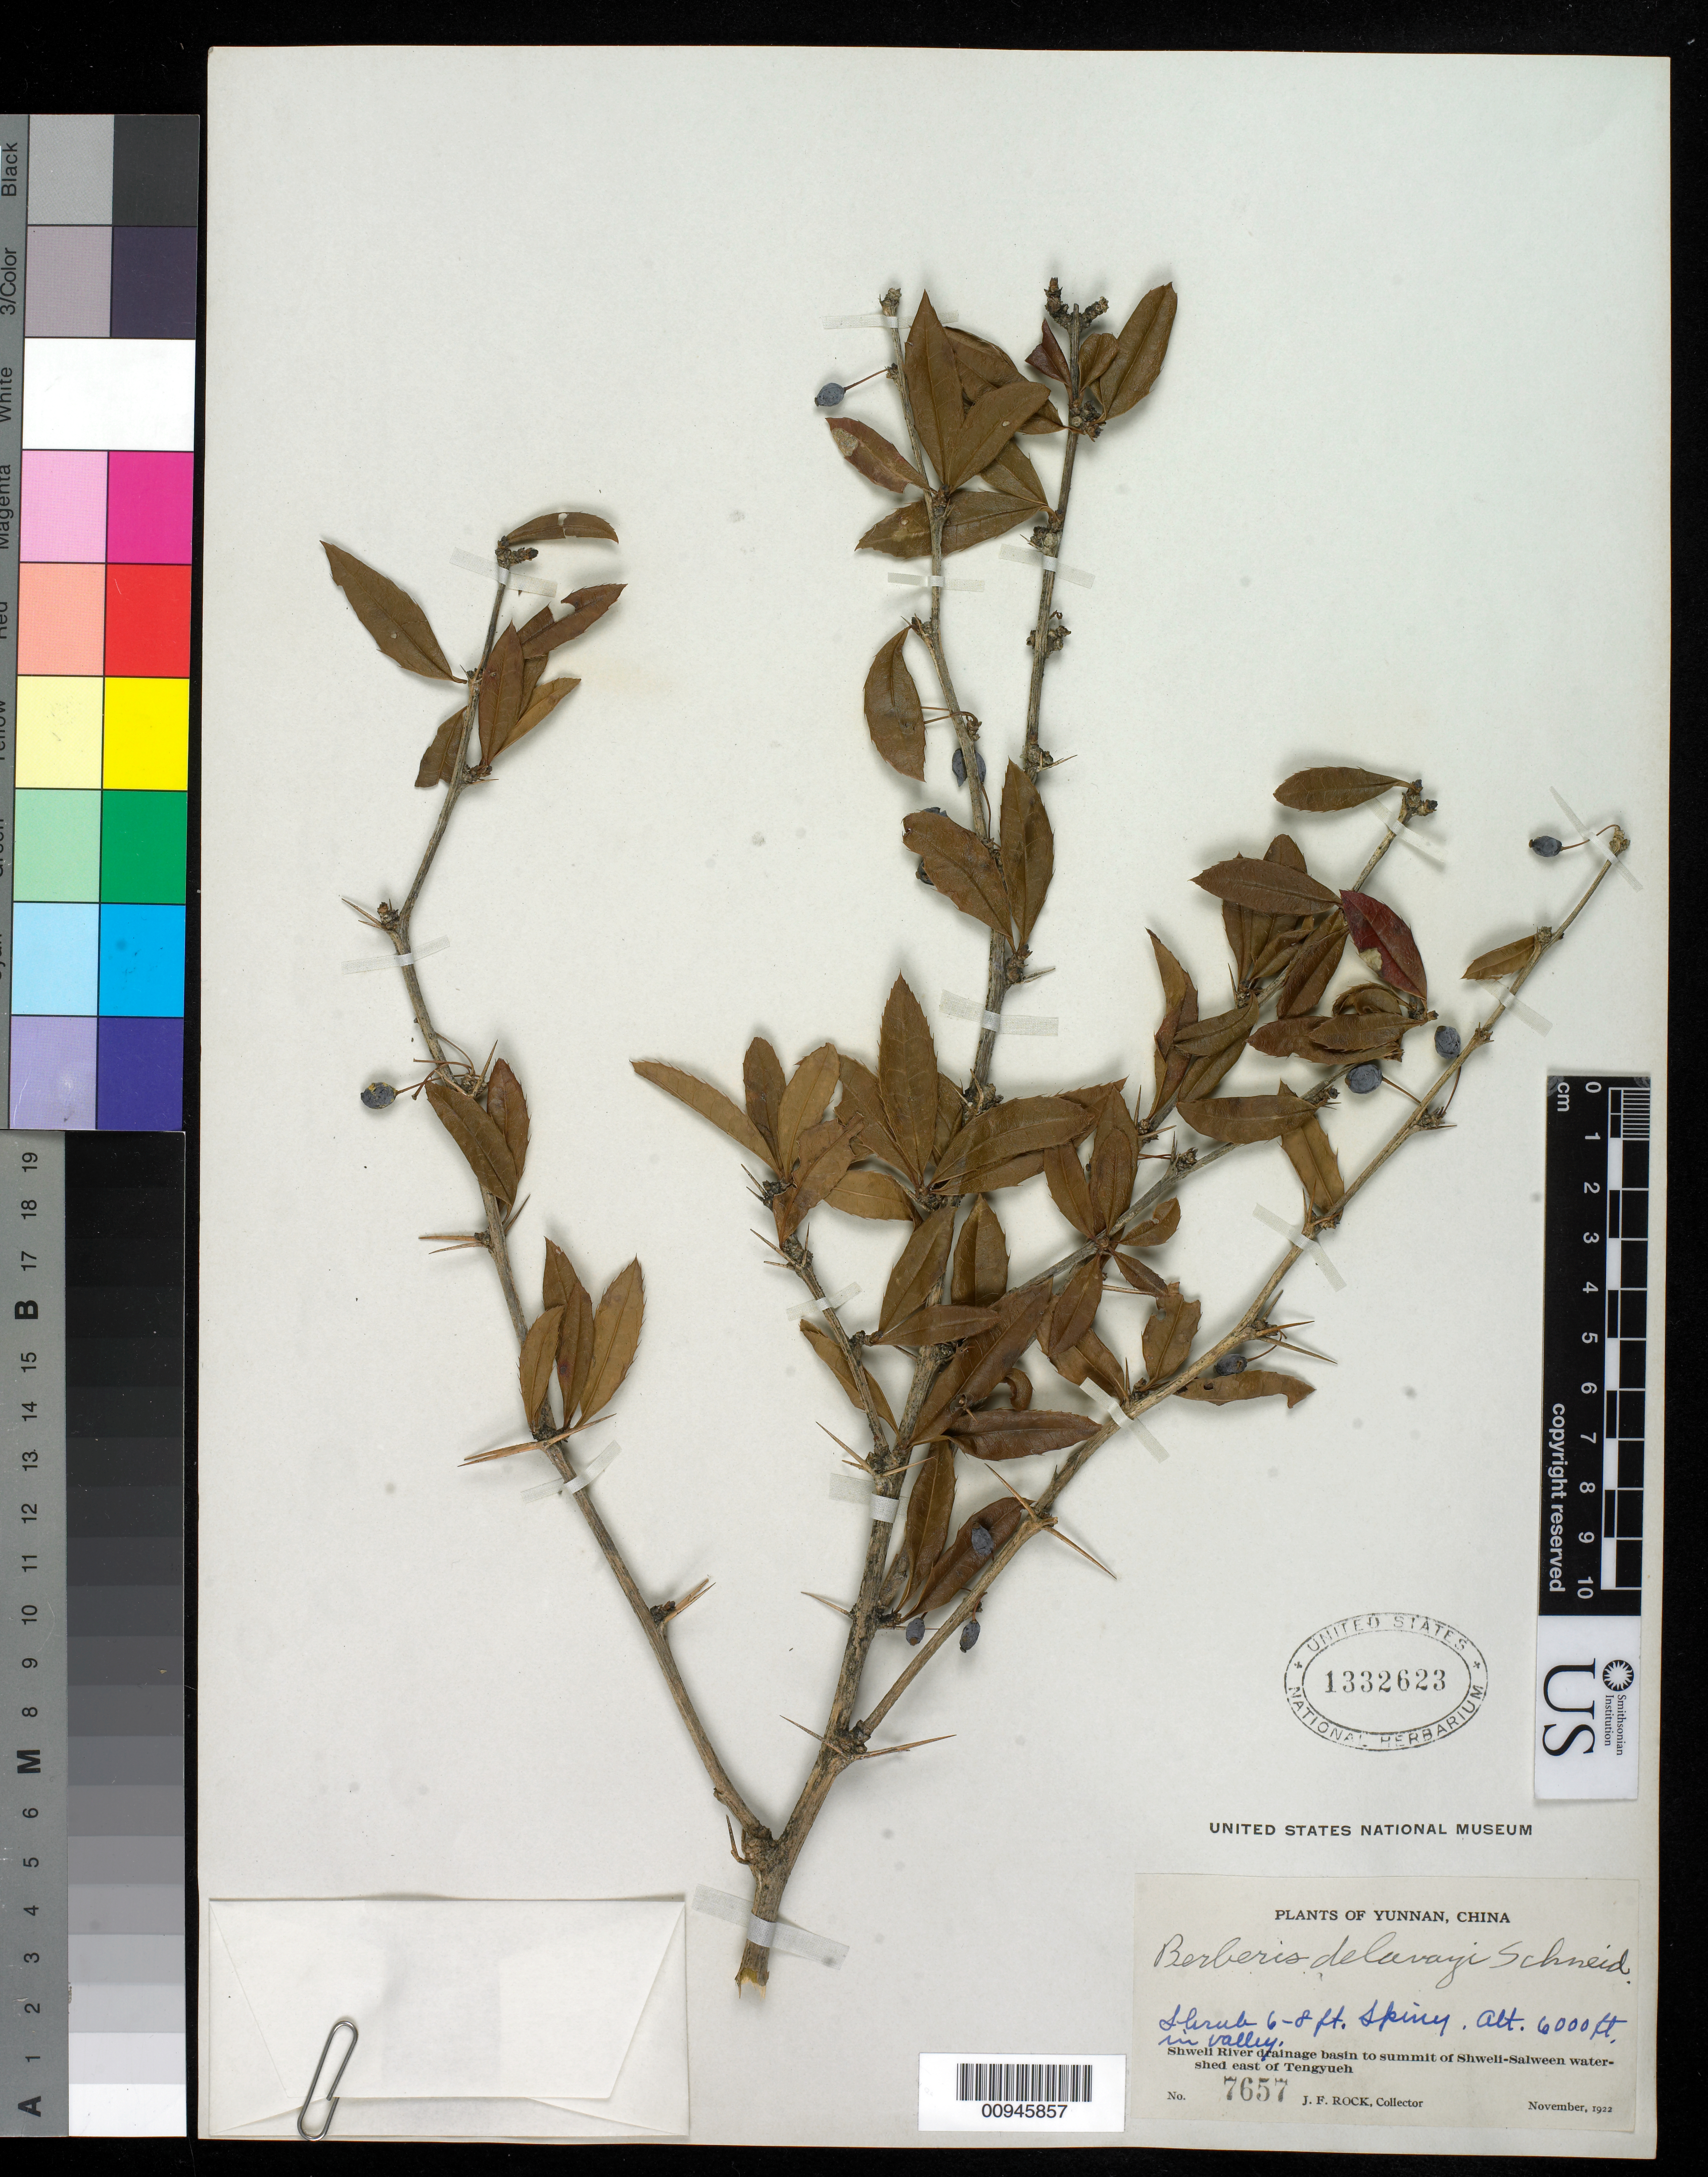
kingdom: Plantae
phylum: Tracheophyta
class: Magnoliopsida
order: Ranunculales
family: Berberidaceae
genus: Berberis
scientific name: Berberis delavayi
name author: C.K. Schneid.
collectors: J. F. Rock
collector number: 7657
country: China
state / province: Yunnan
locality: Shweli River drainage basin to summit of Shweli-Salween watershed E of Tengyueh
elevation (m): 1829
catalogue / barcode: US 1332623